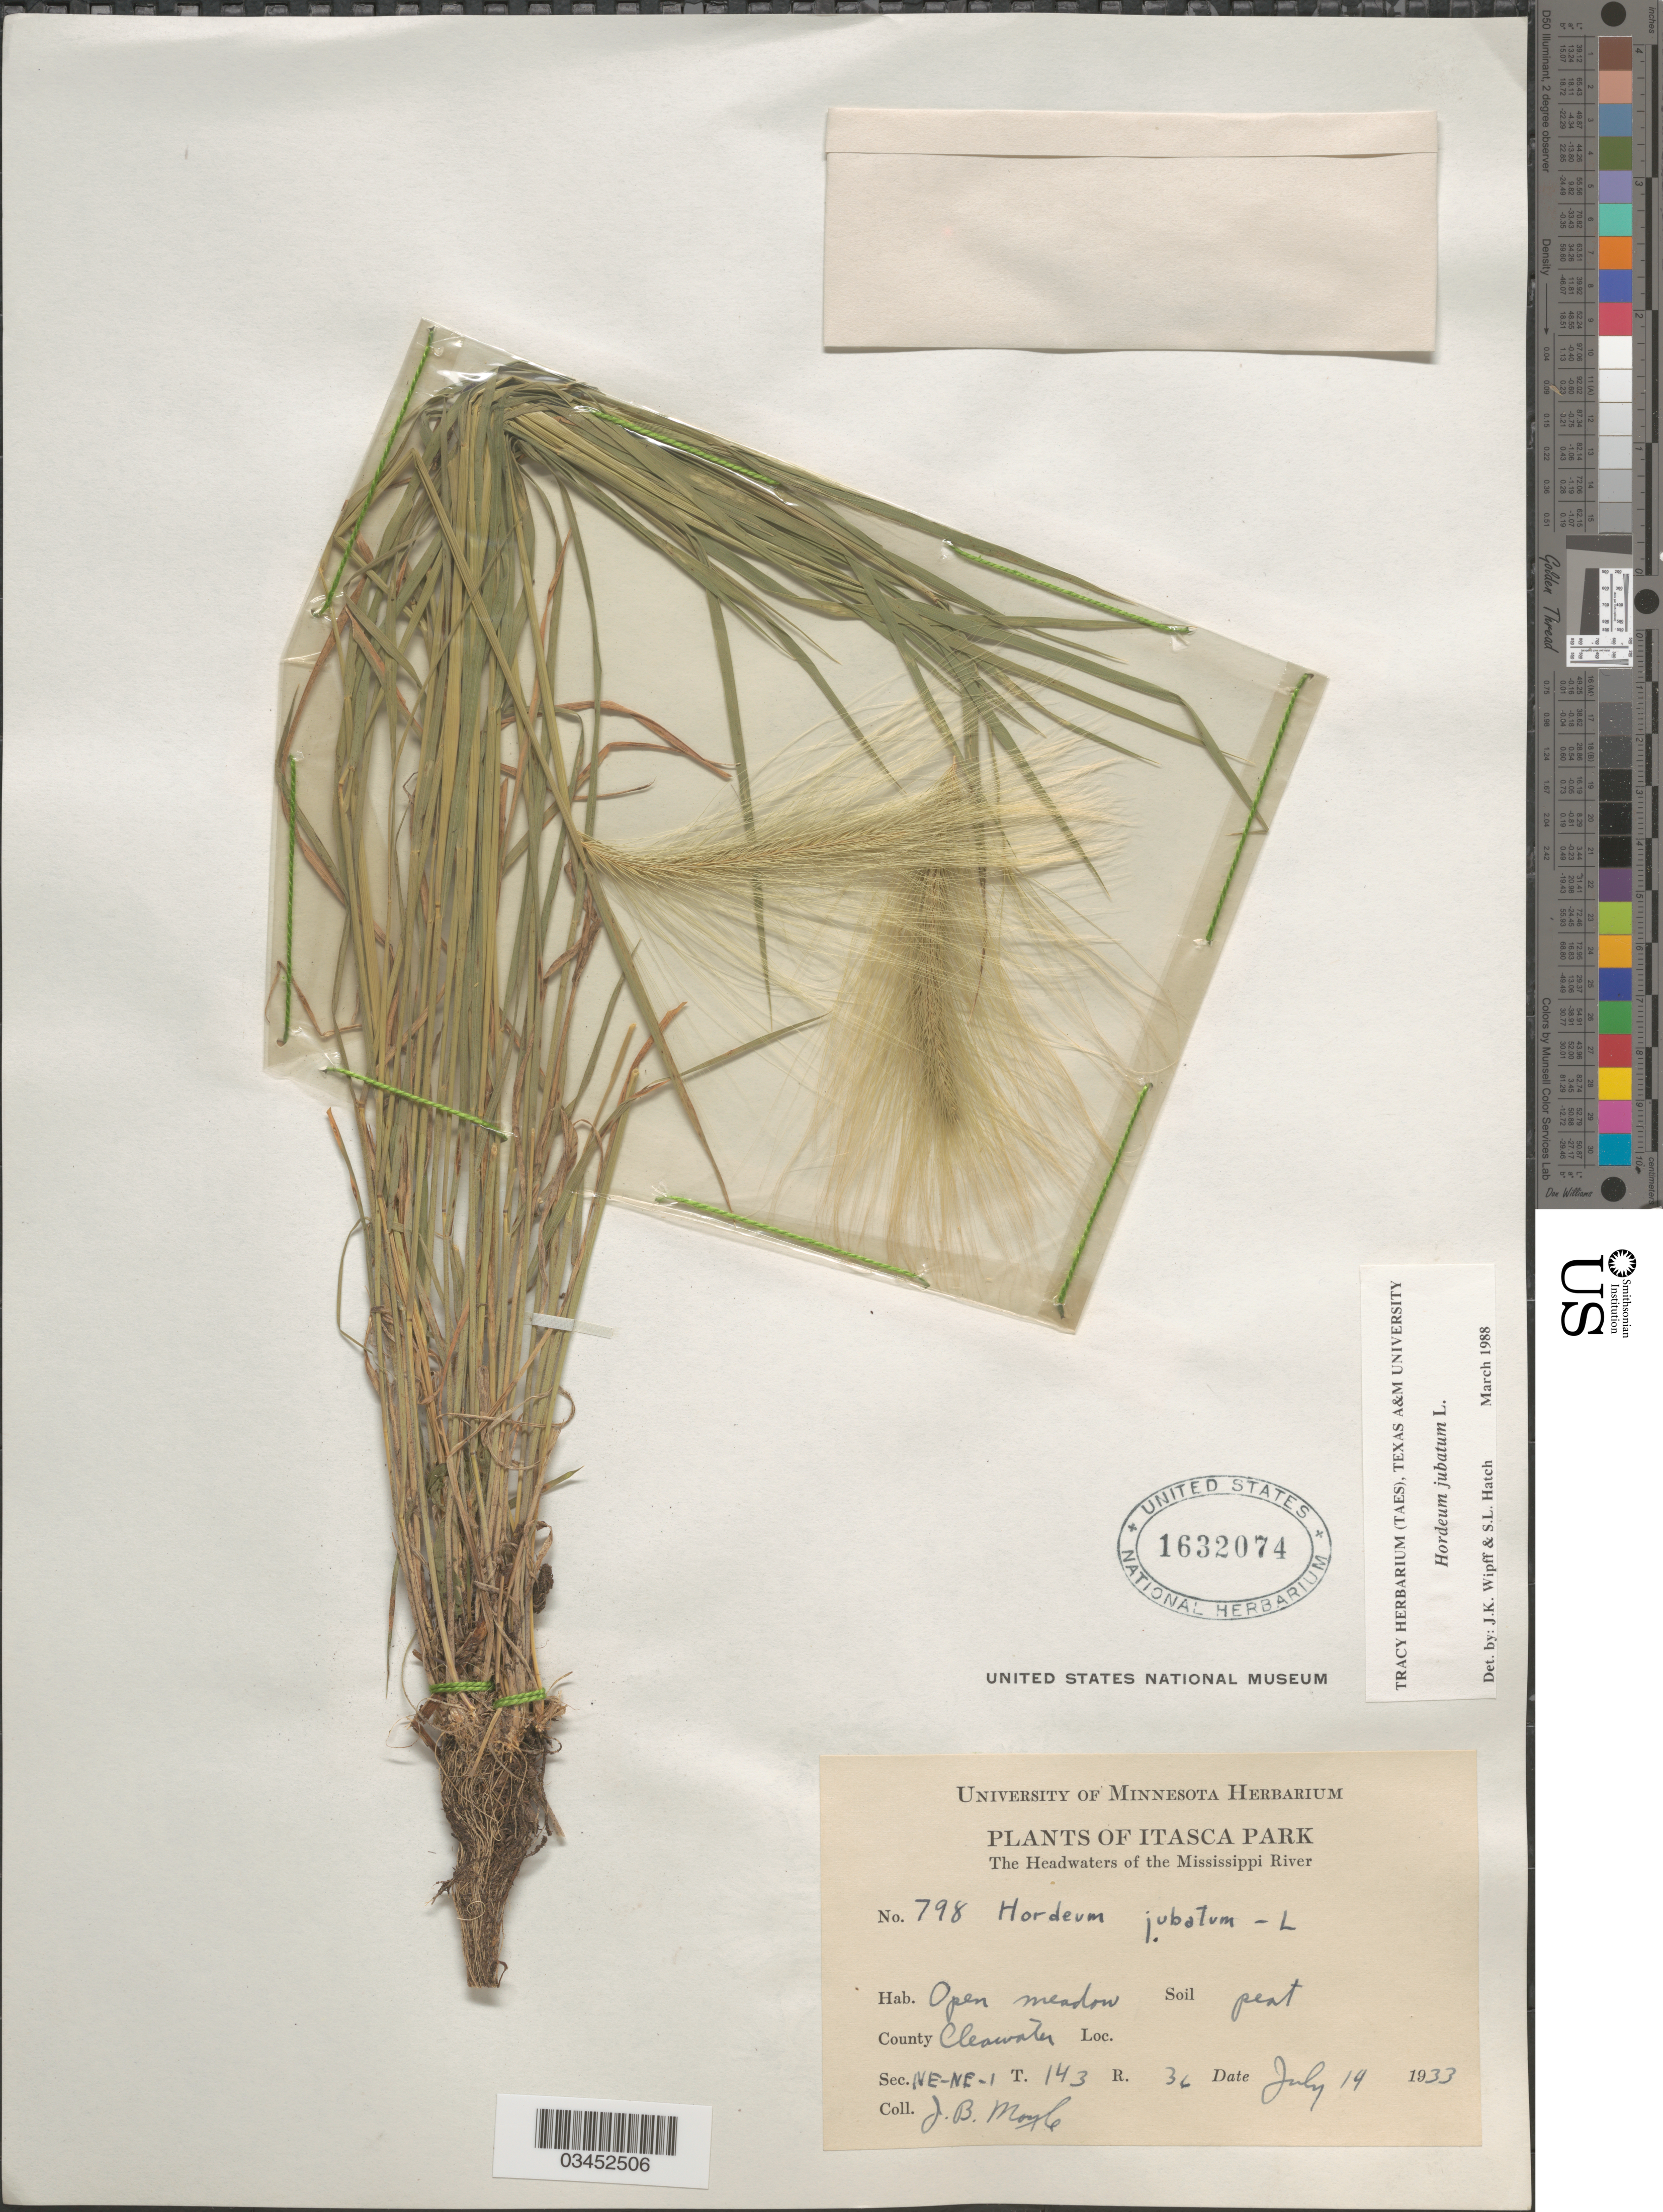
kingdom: Plantae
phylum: Tracheophyta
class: Liliopsida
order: Poales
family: Poaceae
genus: Hordeum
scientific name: Hordeum jubatum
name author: L.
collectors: J. Moyle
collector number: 798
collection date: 1933-07-14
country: United States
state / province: Minnesota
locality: Itasca Park. The Headwaters of the Mississippi River. County Clearwater. Sec. NE-NE-1 T. 143 R. 36.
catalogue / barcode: US 1632074